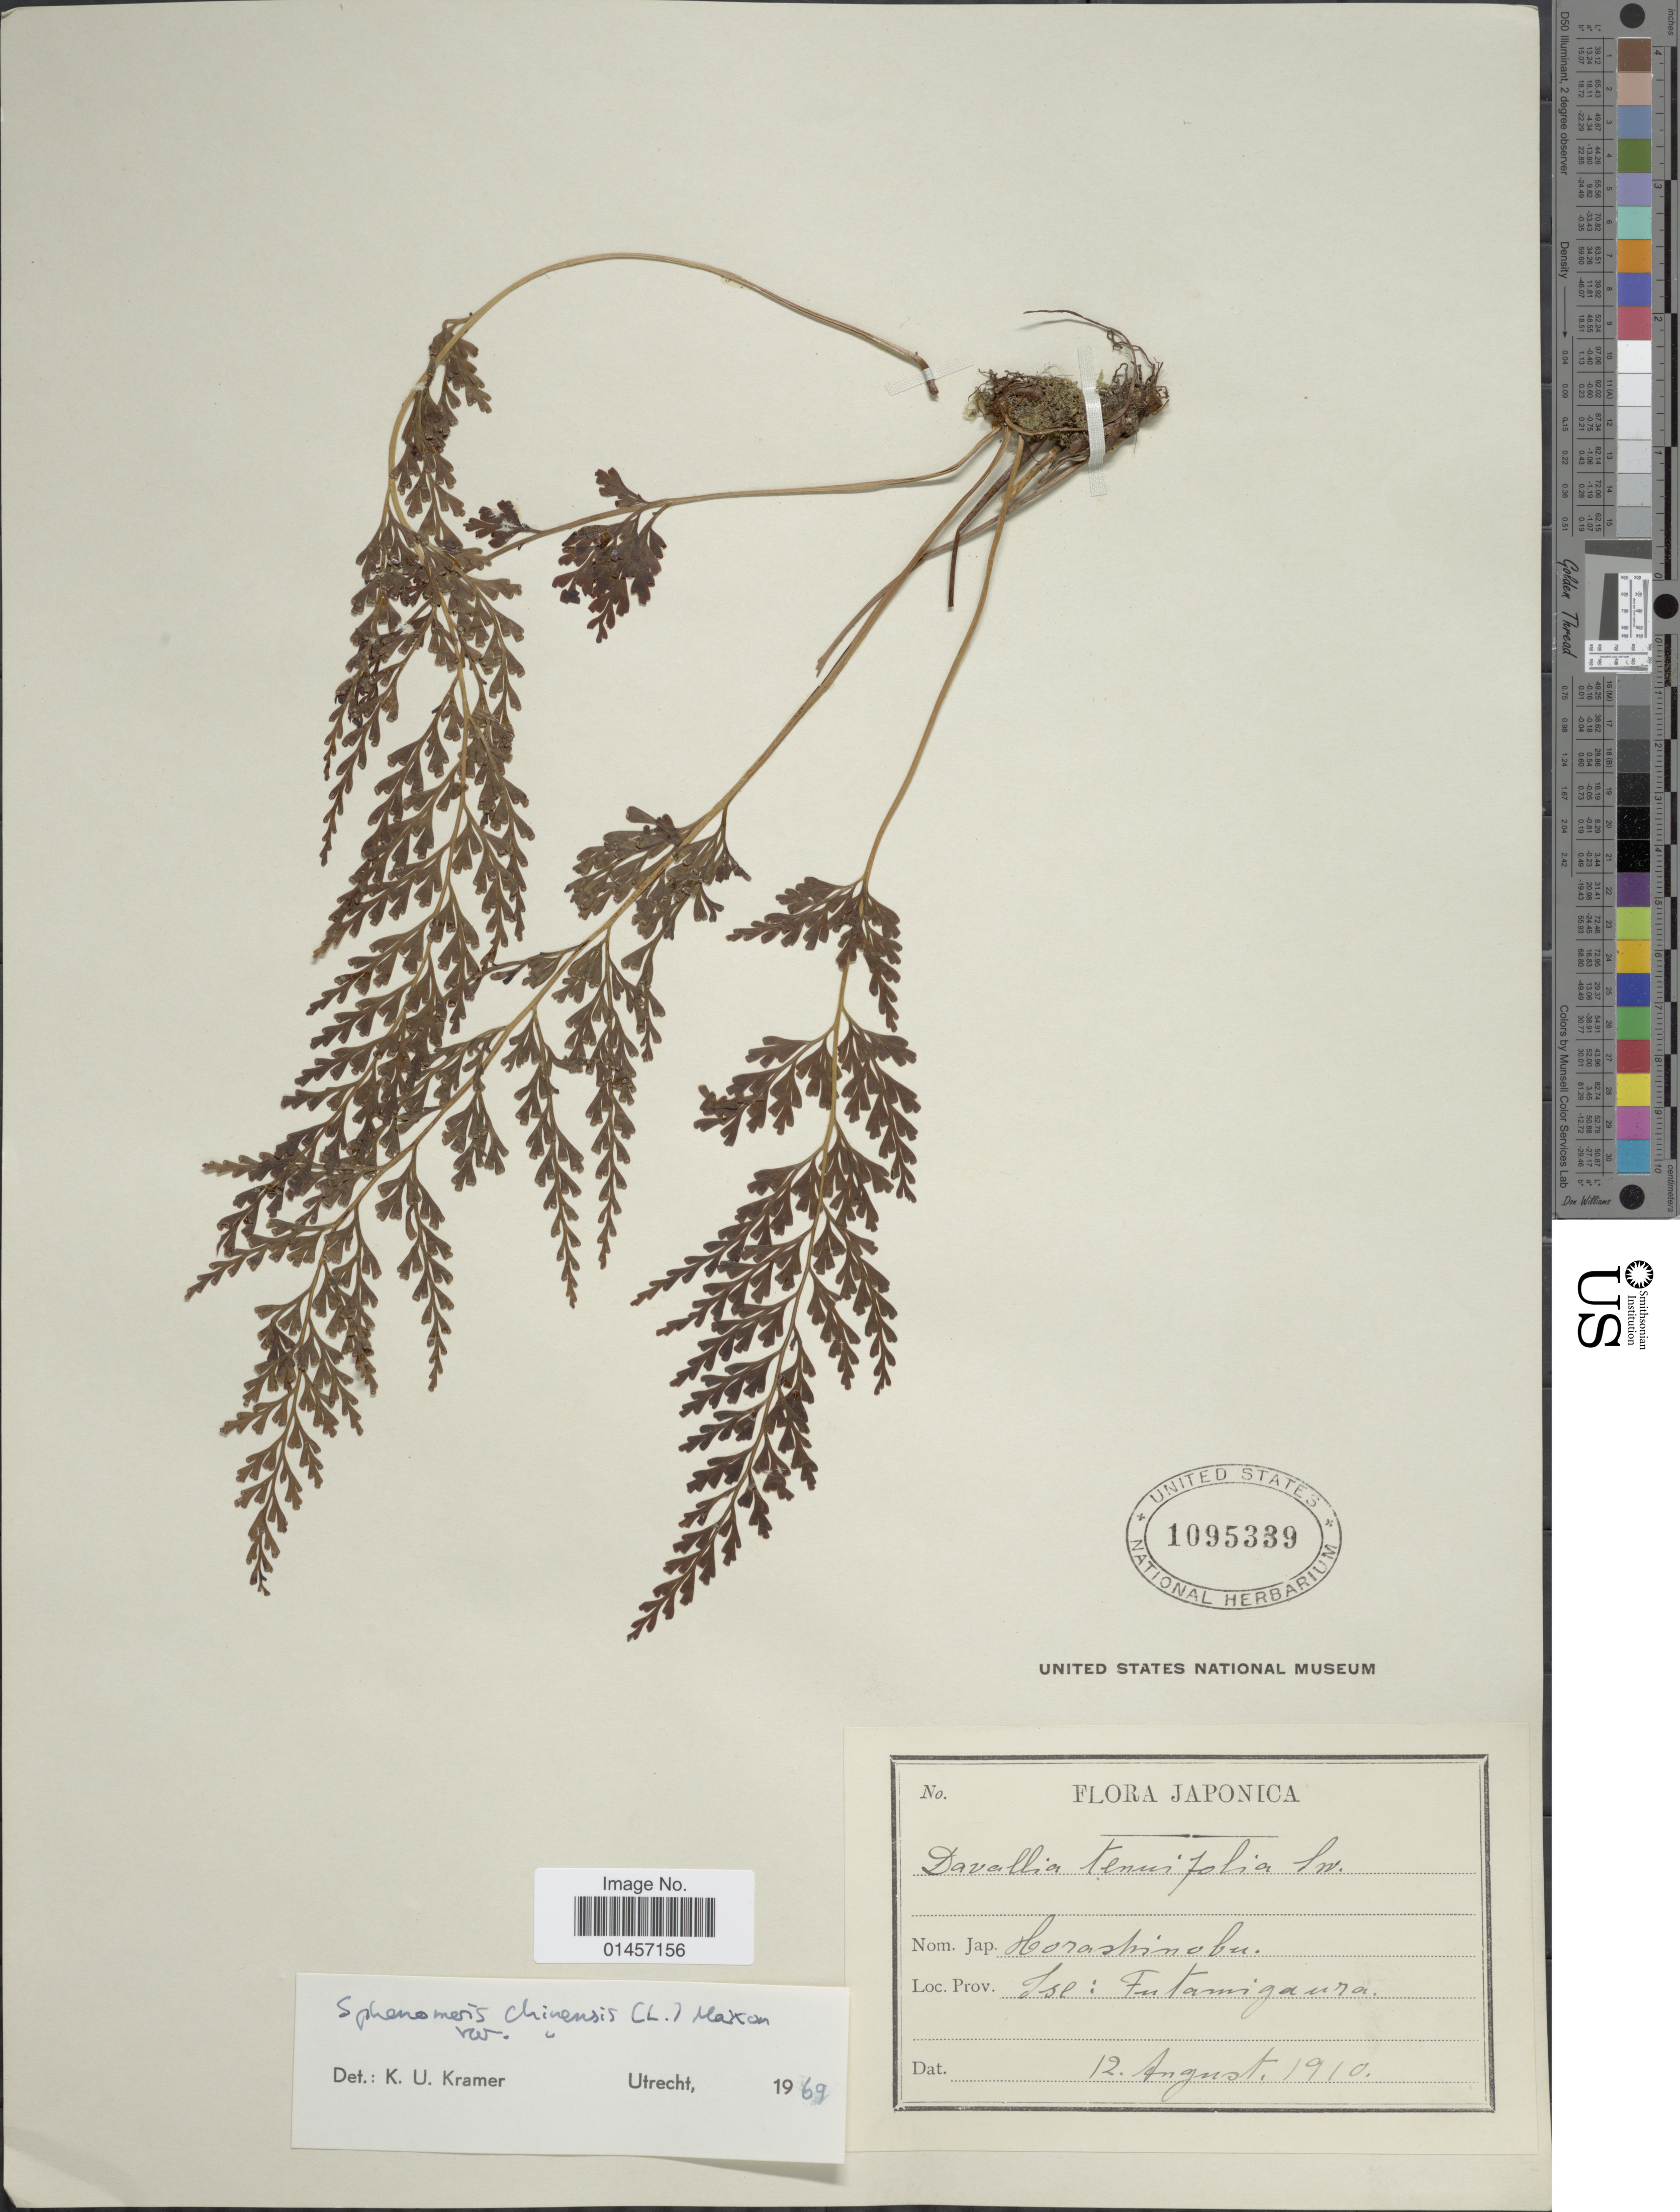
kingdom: Plantae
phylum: Tracheophyta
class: Polypodiopsida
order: Polypodiales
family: Lindsaeaceae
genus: Sphenomeris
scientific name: Sphenomeris chinensis var. chinensis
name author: (L.) Maxon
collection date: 1910-08-12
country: Japan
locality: Ise: Futamigaura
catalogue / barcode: US 1095339